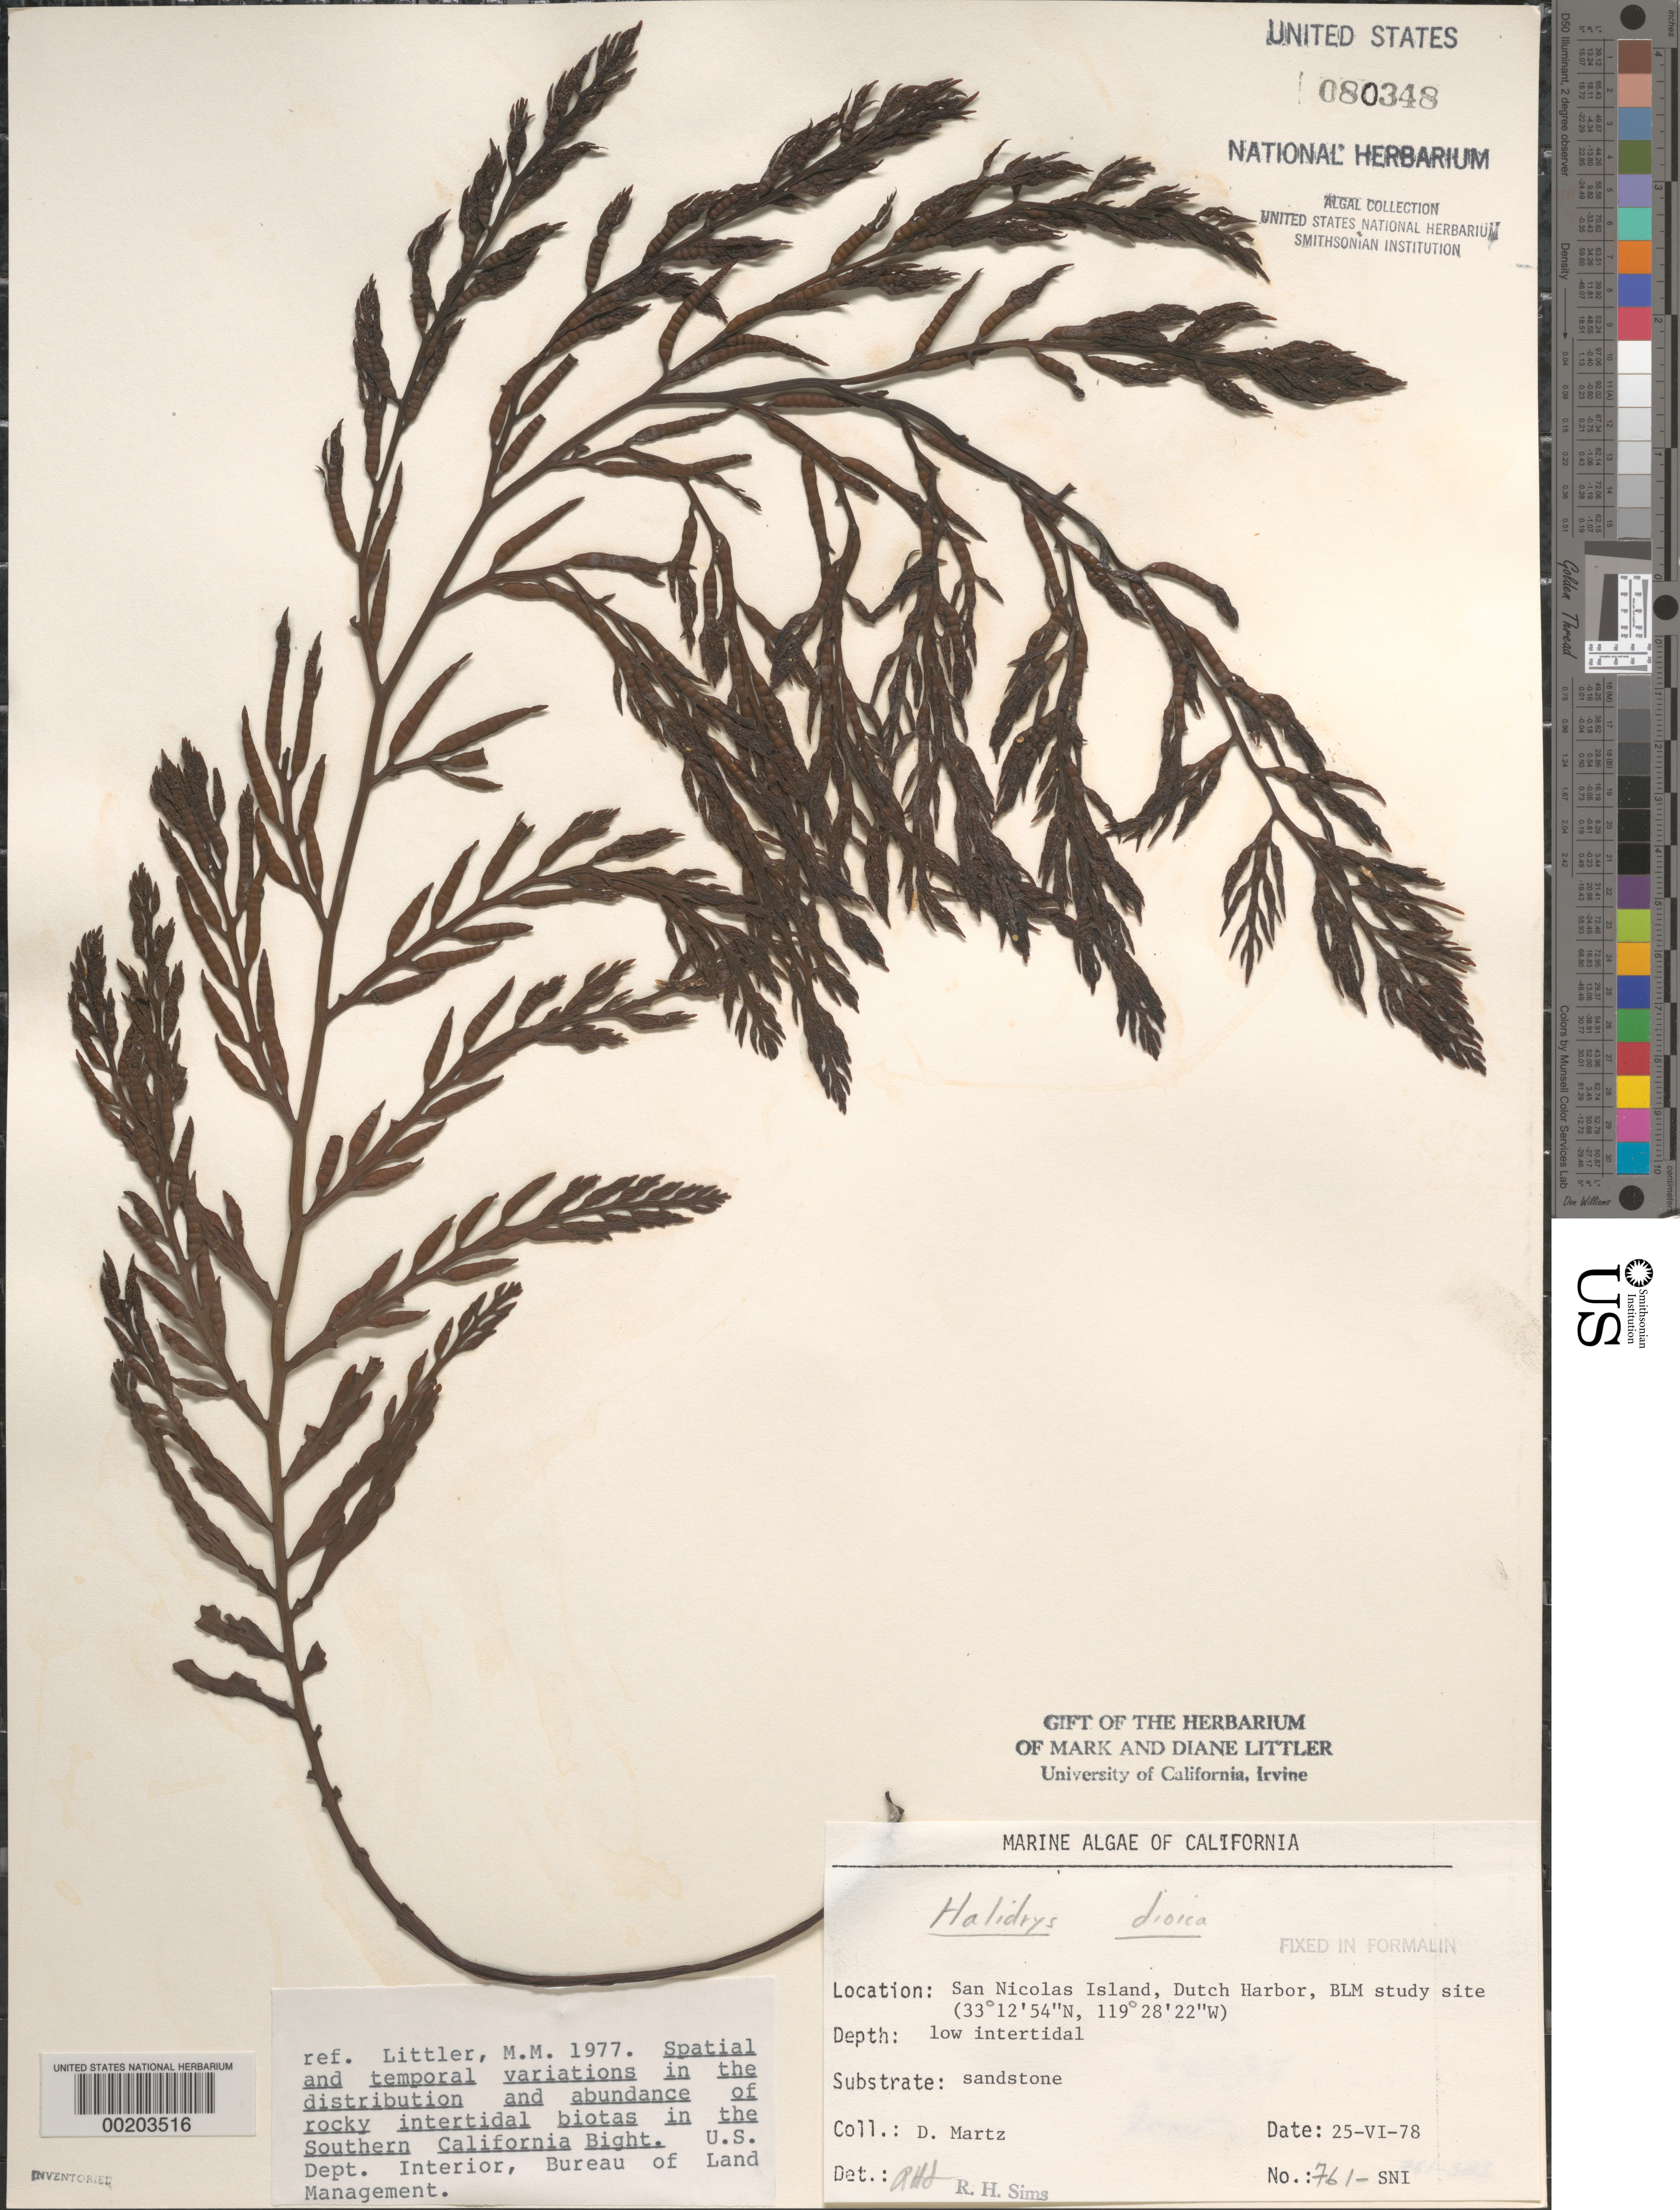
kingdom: Chromista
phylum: Ochrophyta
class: Phaeophyceae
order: Fucales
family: Sargassaceae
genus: Halidrys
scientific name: Halidrys dioica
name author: N.L. Gardner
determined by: Sims, Robert H.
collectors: D. Martz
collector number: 761-sni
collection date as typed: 25 Jun 1978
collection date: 1978-06-25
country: United States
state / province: California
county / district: Ventura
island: San Nicolas Island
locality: Dutch Harbor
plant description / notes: BLM-SOCALBIGHT Rocky Intertidal Survey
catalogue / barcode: US 80348